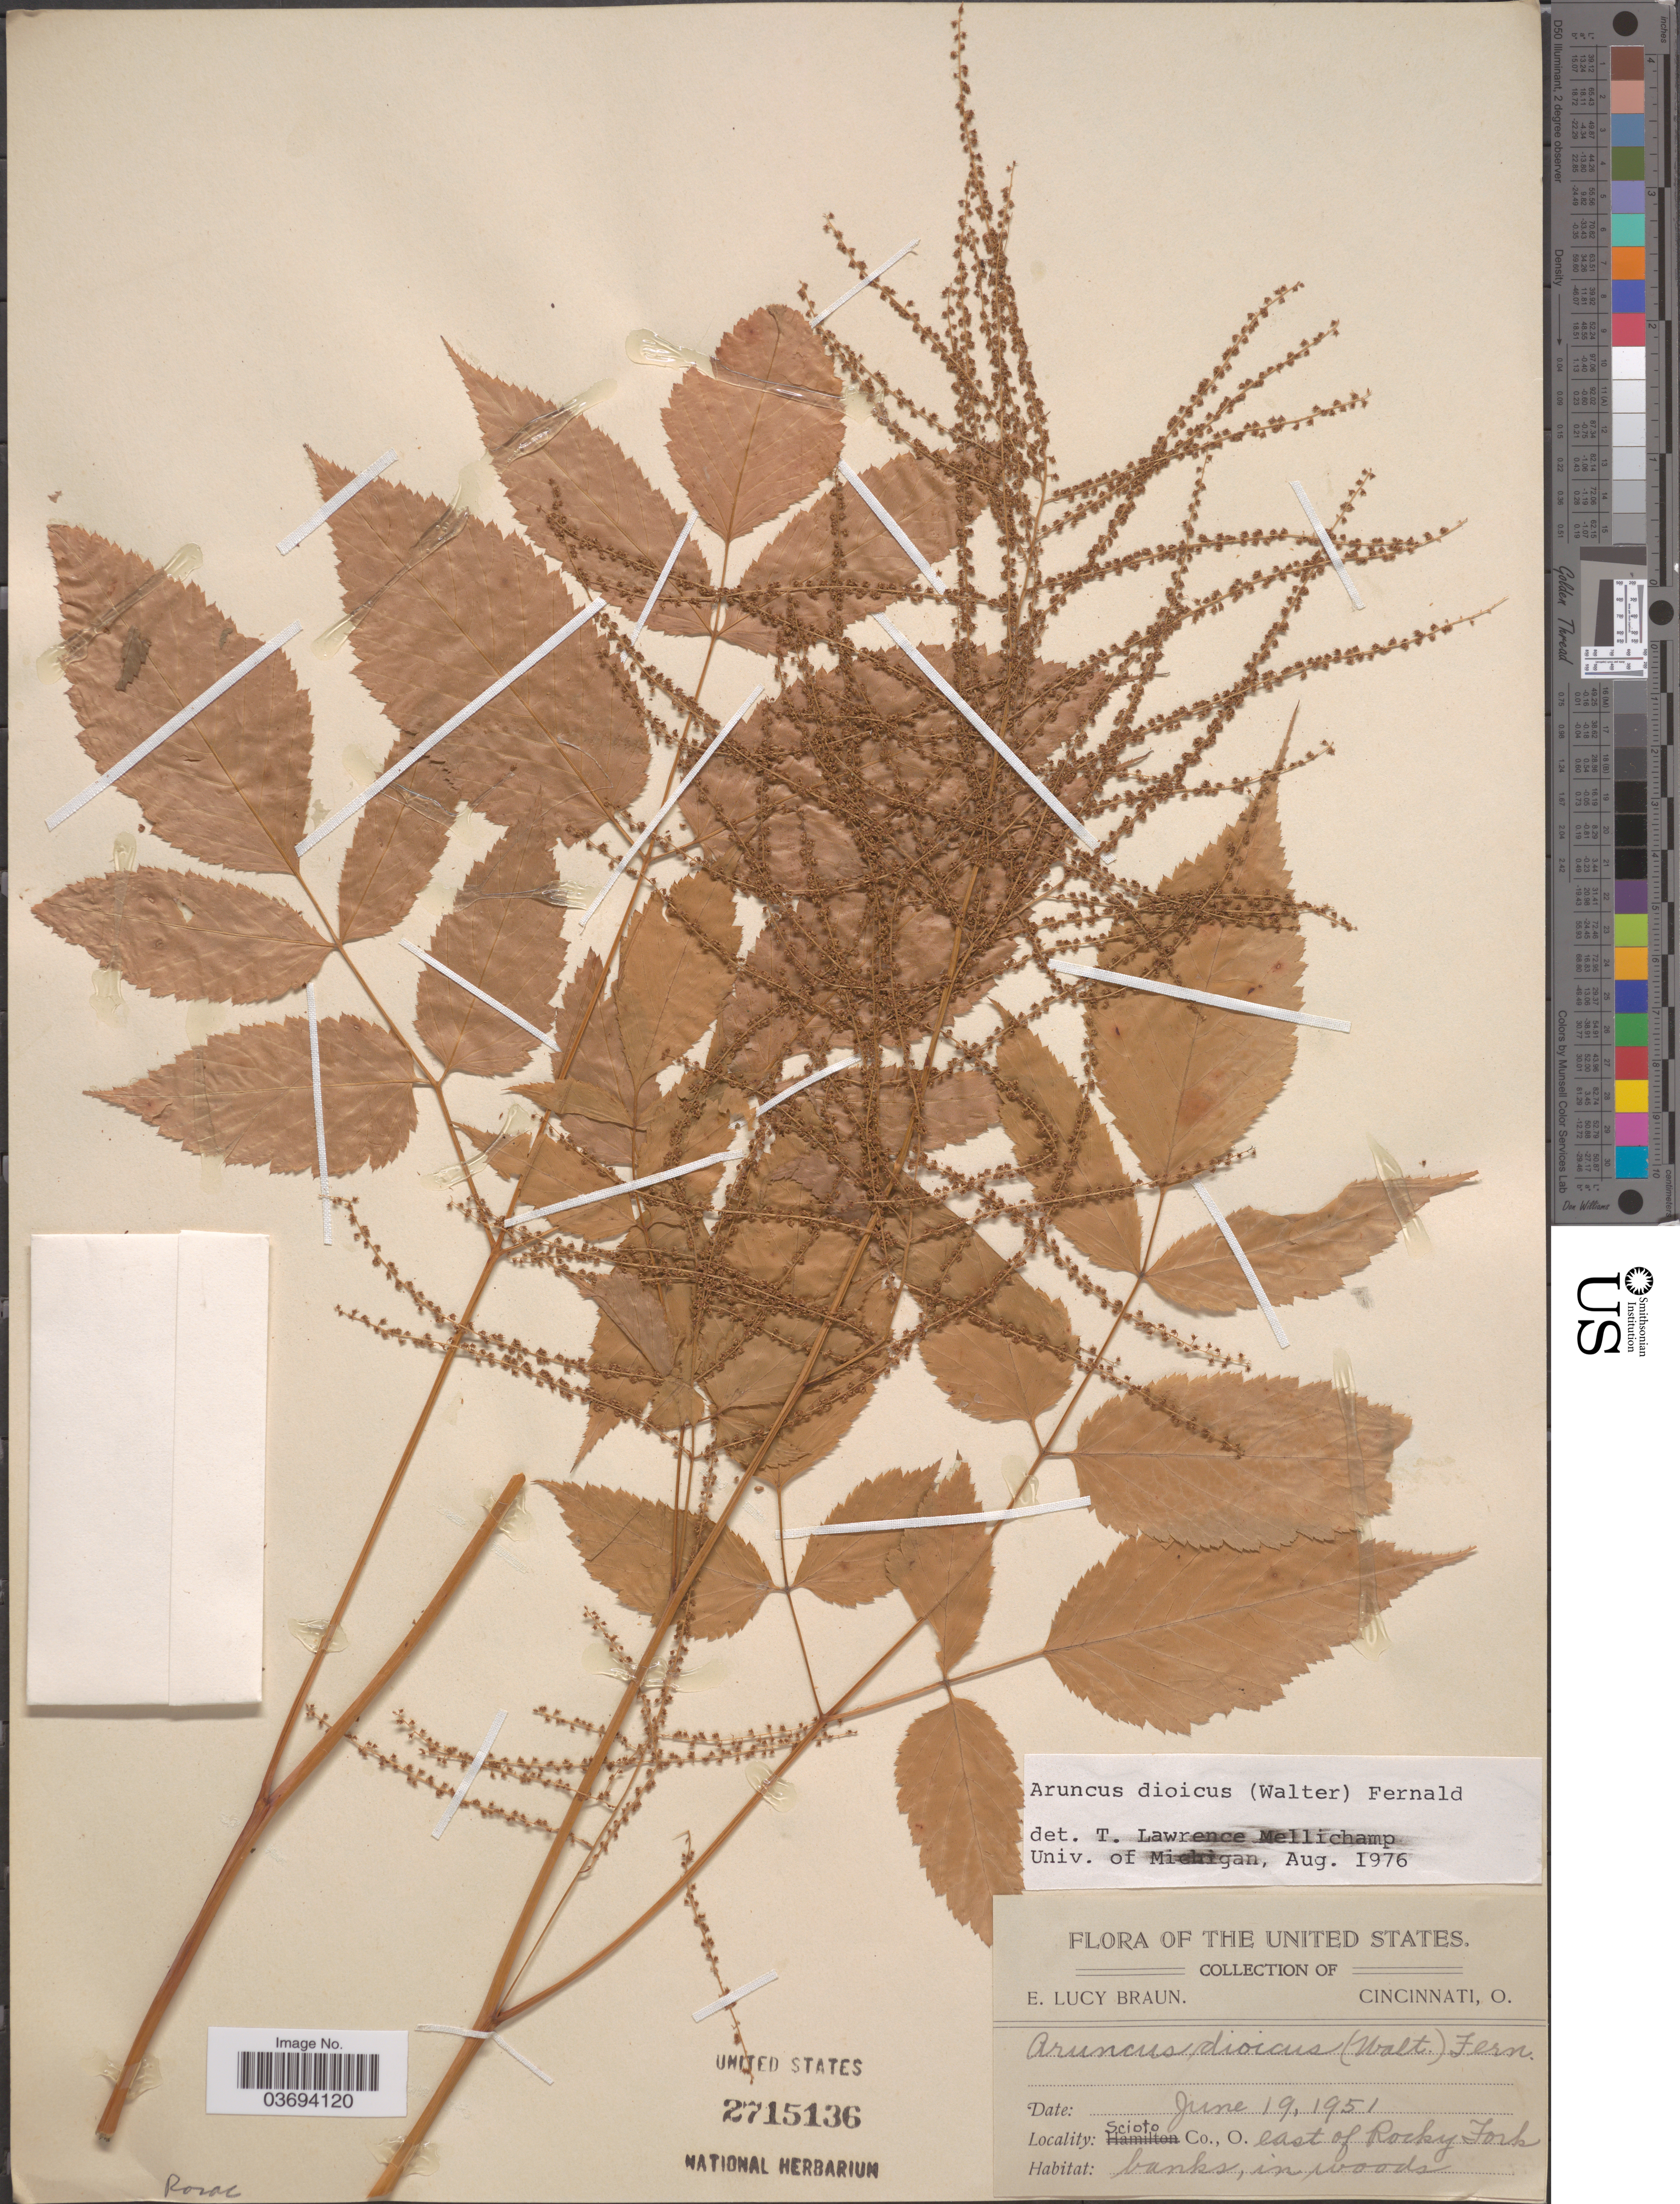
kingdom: Plantae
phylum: Tracheophyta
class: Magnoliopsida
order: Rosales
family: Rosaceae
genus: Aruncus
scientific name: Aruncus dioicus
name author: (Walter) Fernald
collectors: E. L. Braun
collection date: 1951-06-19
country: United States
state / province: Ohio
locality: Scioto Co. East of Rocky Fork.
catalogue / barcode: US 2715136